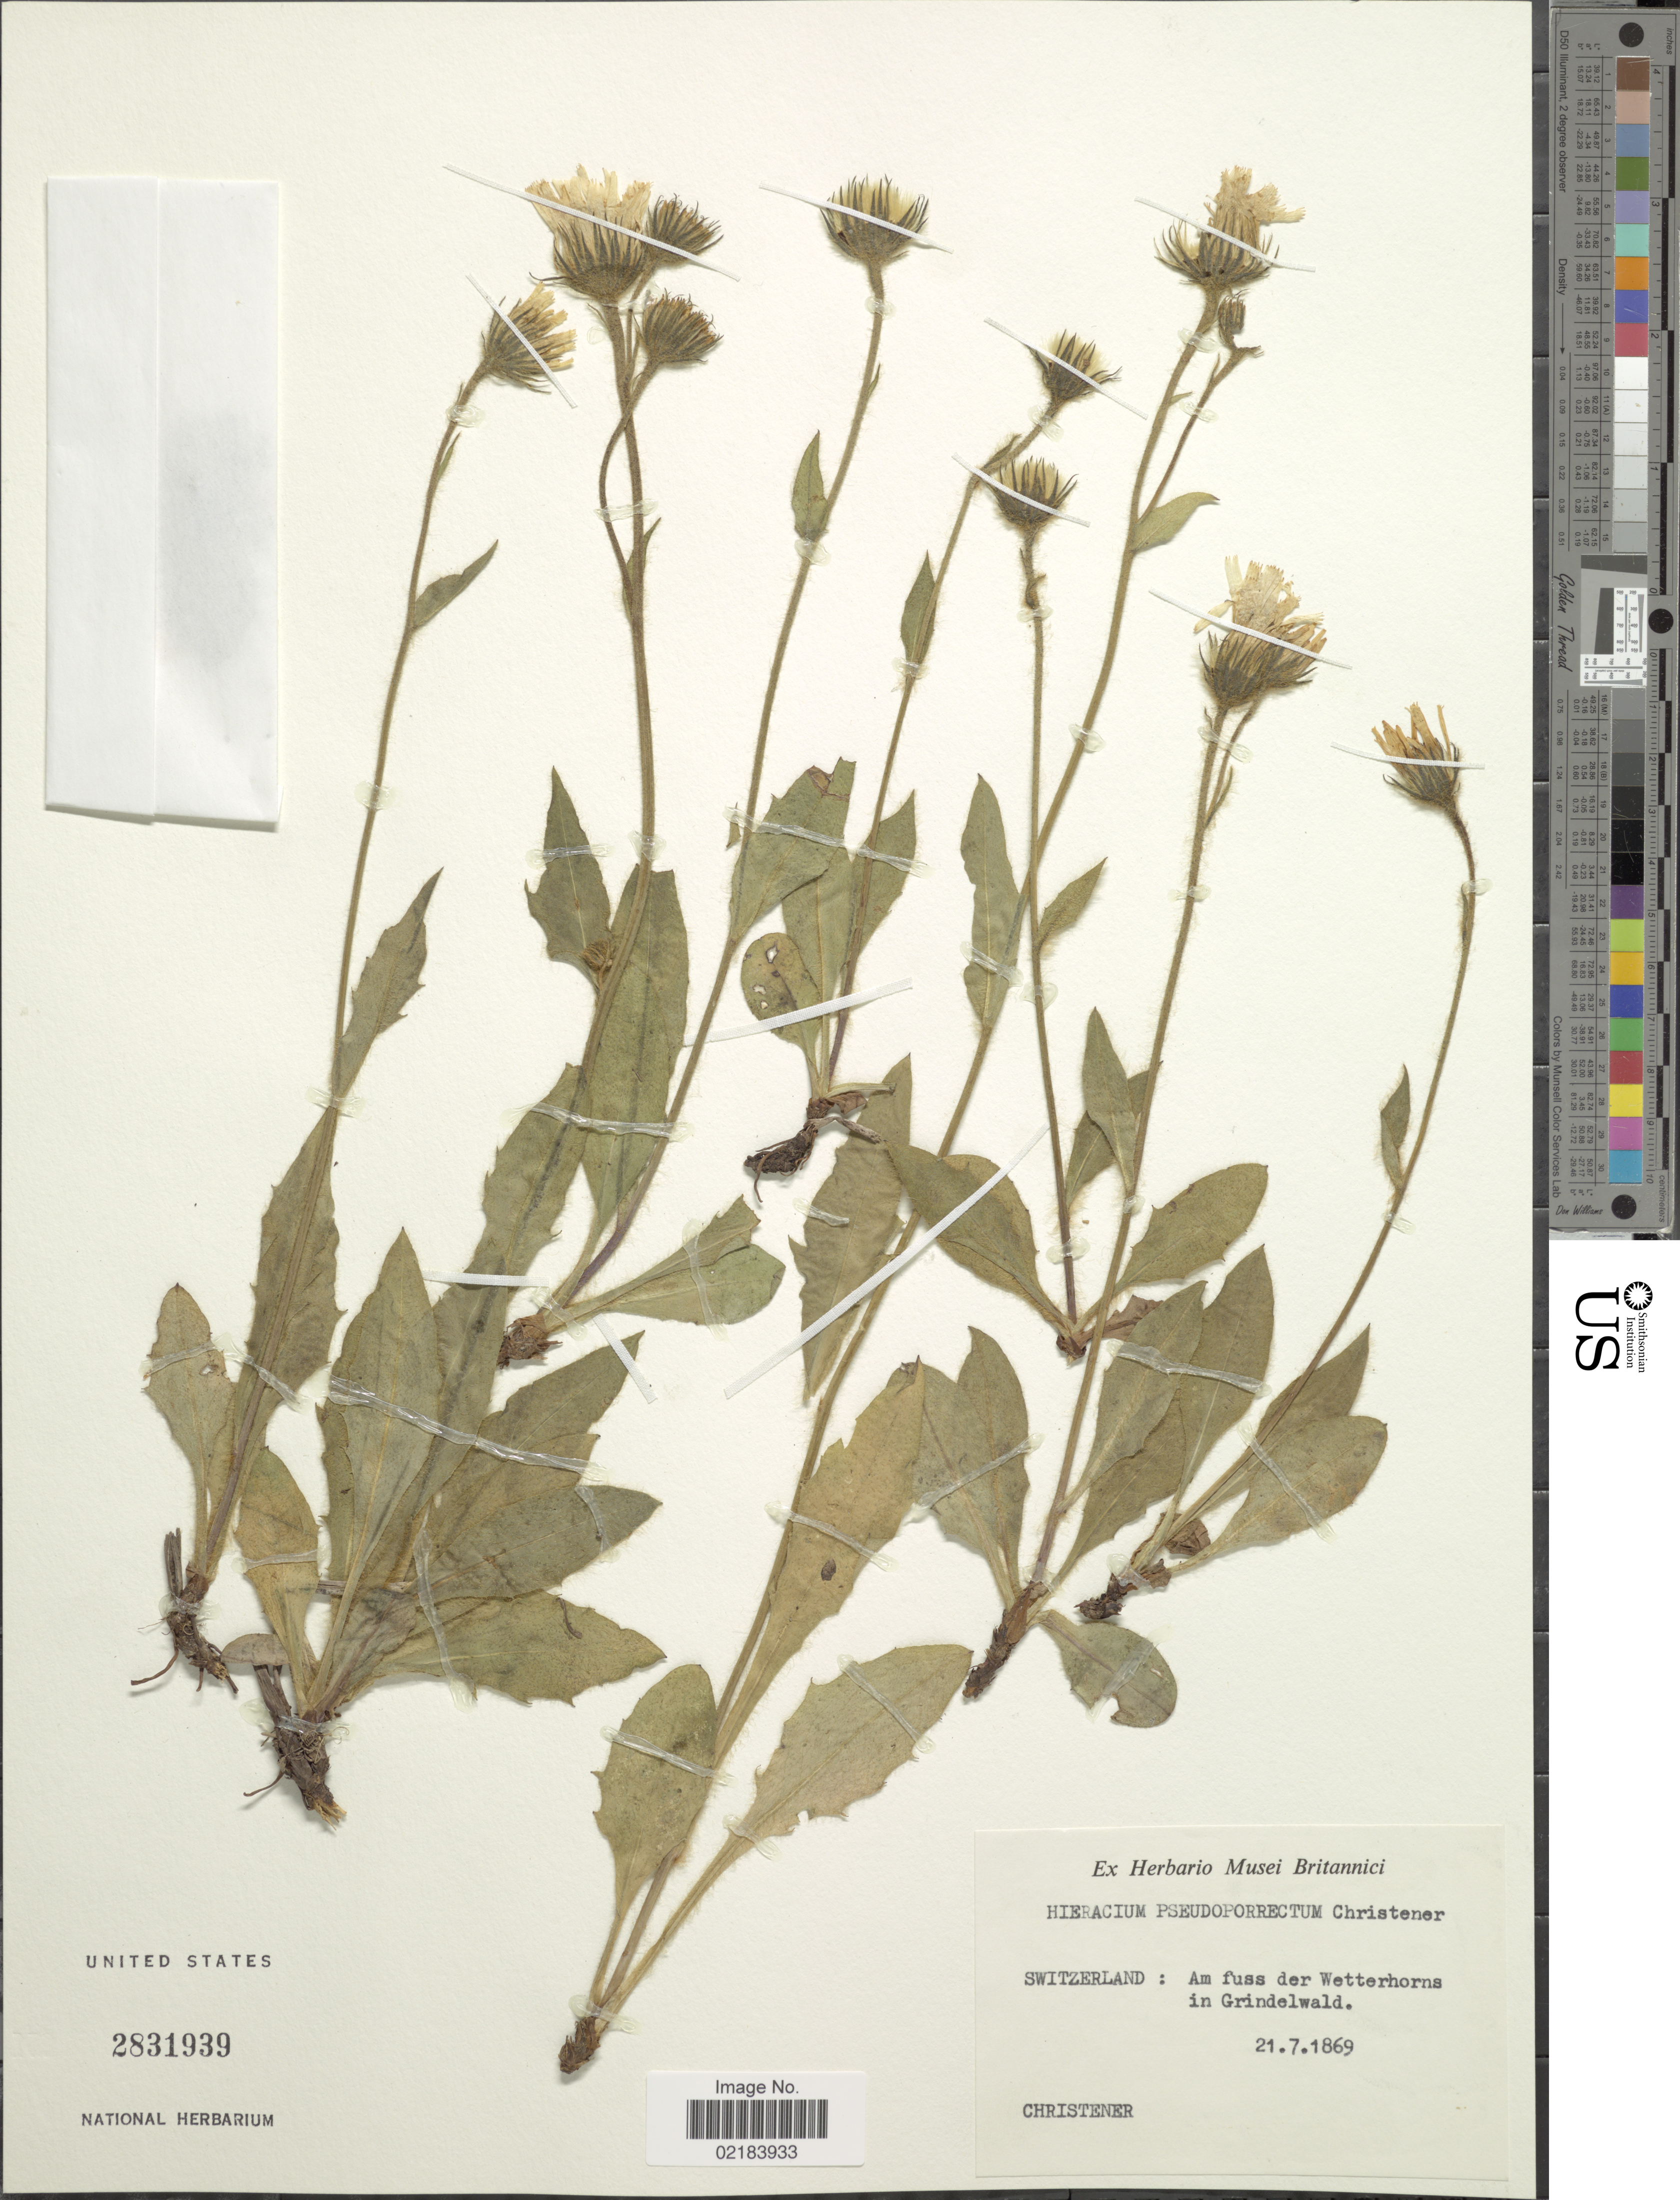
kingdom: Plantae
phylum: Tracheophyta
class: Magnoliopsida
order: Asterales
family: Asteraceae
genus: Hieracium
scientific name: Hieracium dentatum subsp. pseudoporrectum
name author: (Gremli) Näg. & Peter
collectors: Christener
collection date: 1869-07-21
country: Switzerland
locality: Am fuss der Wetterhorns in Grindelwald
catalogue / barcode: US 2831939